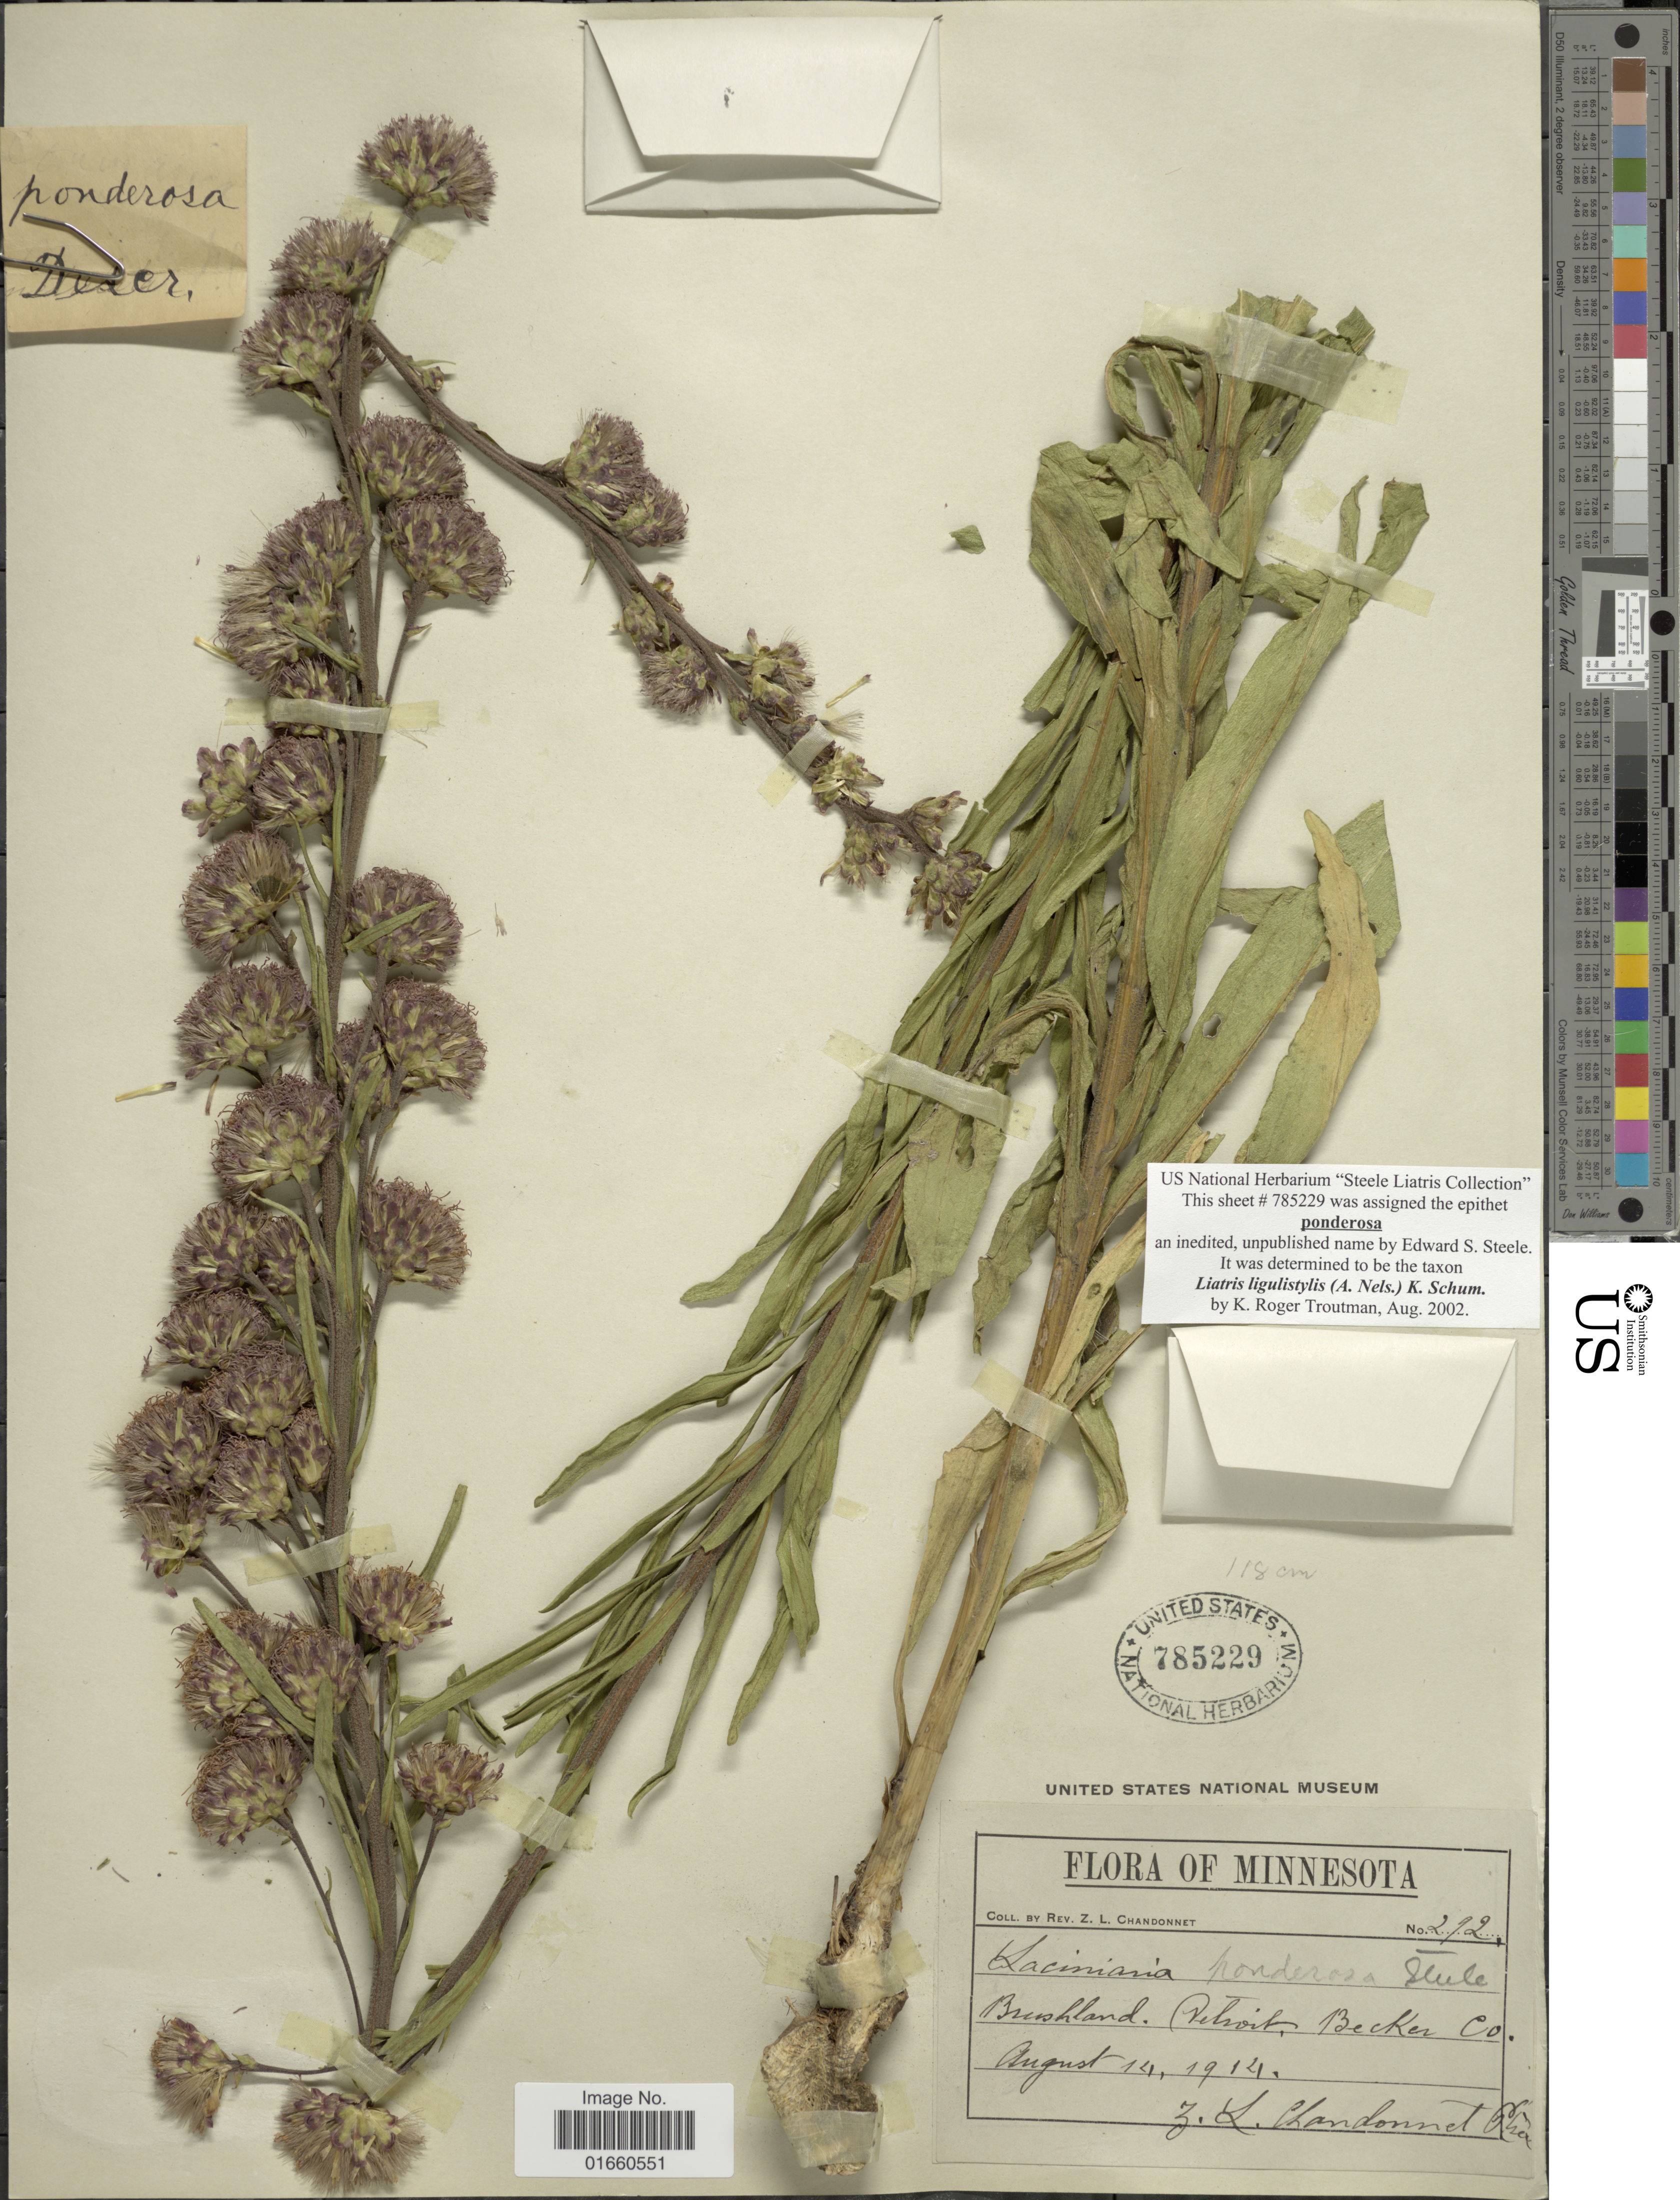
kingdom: Plantae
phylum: Tracheophyta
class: Magnoliopsida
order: Asterales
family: Asteraceae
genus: Liatris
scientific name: Liatris ligulistylis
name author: (A. Nelson) K. Schum.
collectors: Z. Chandonnet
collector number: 292*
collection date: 1914-08-14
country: United States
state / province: Minnesota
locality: Brushland, Detroit, Becker Co.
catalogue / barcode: US 785229